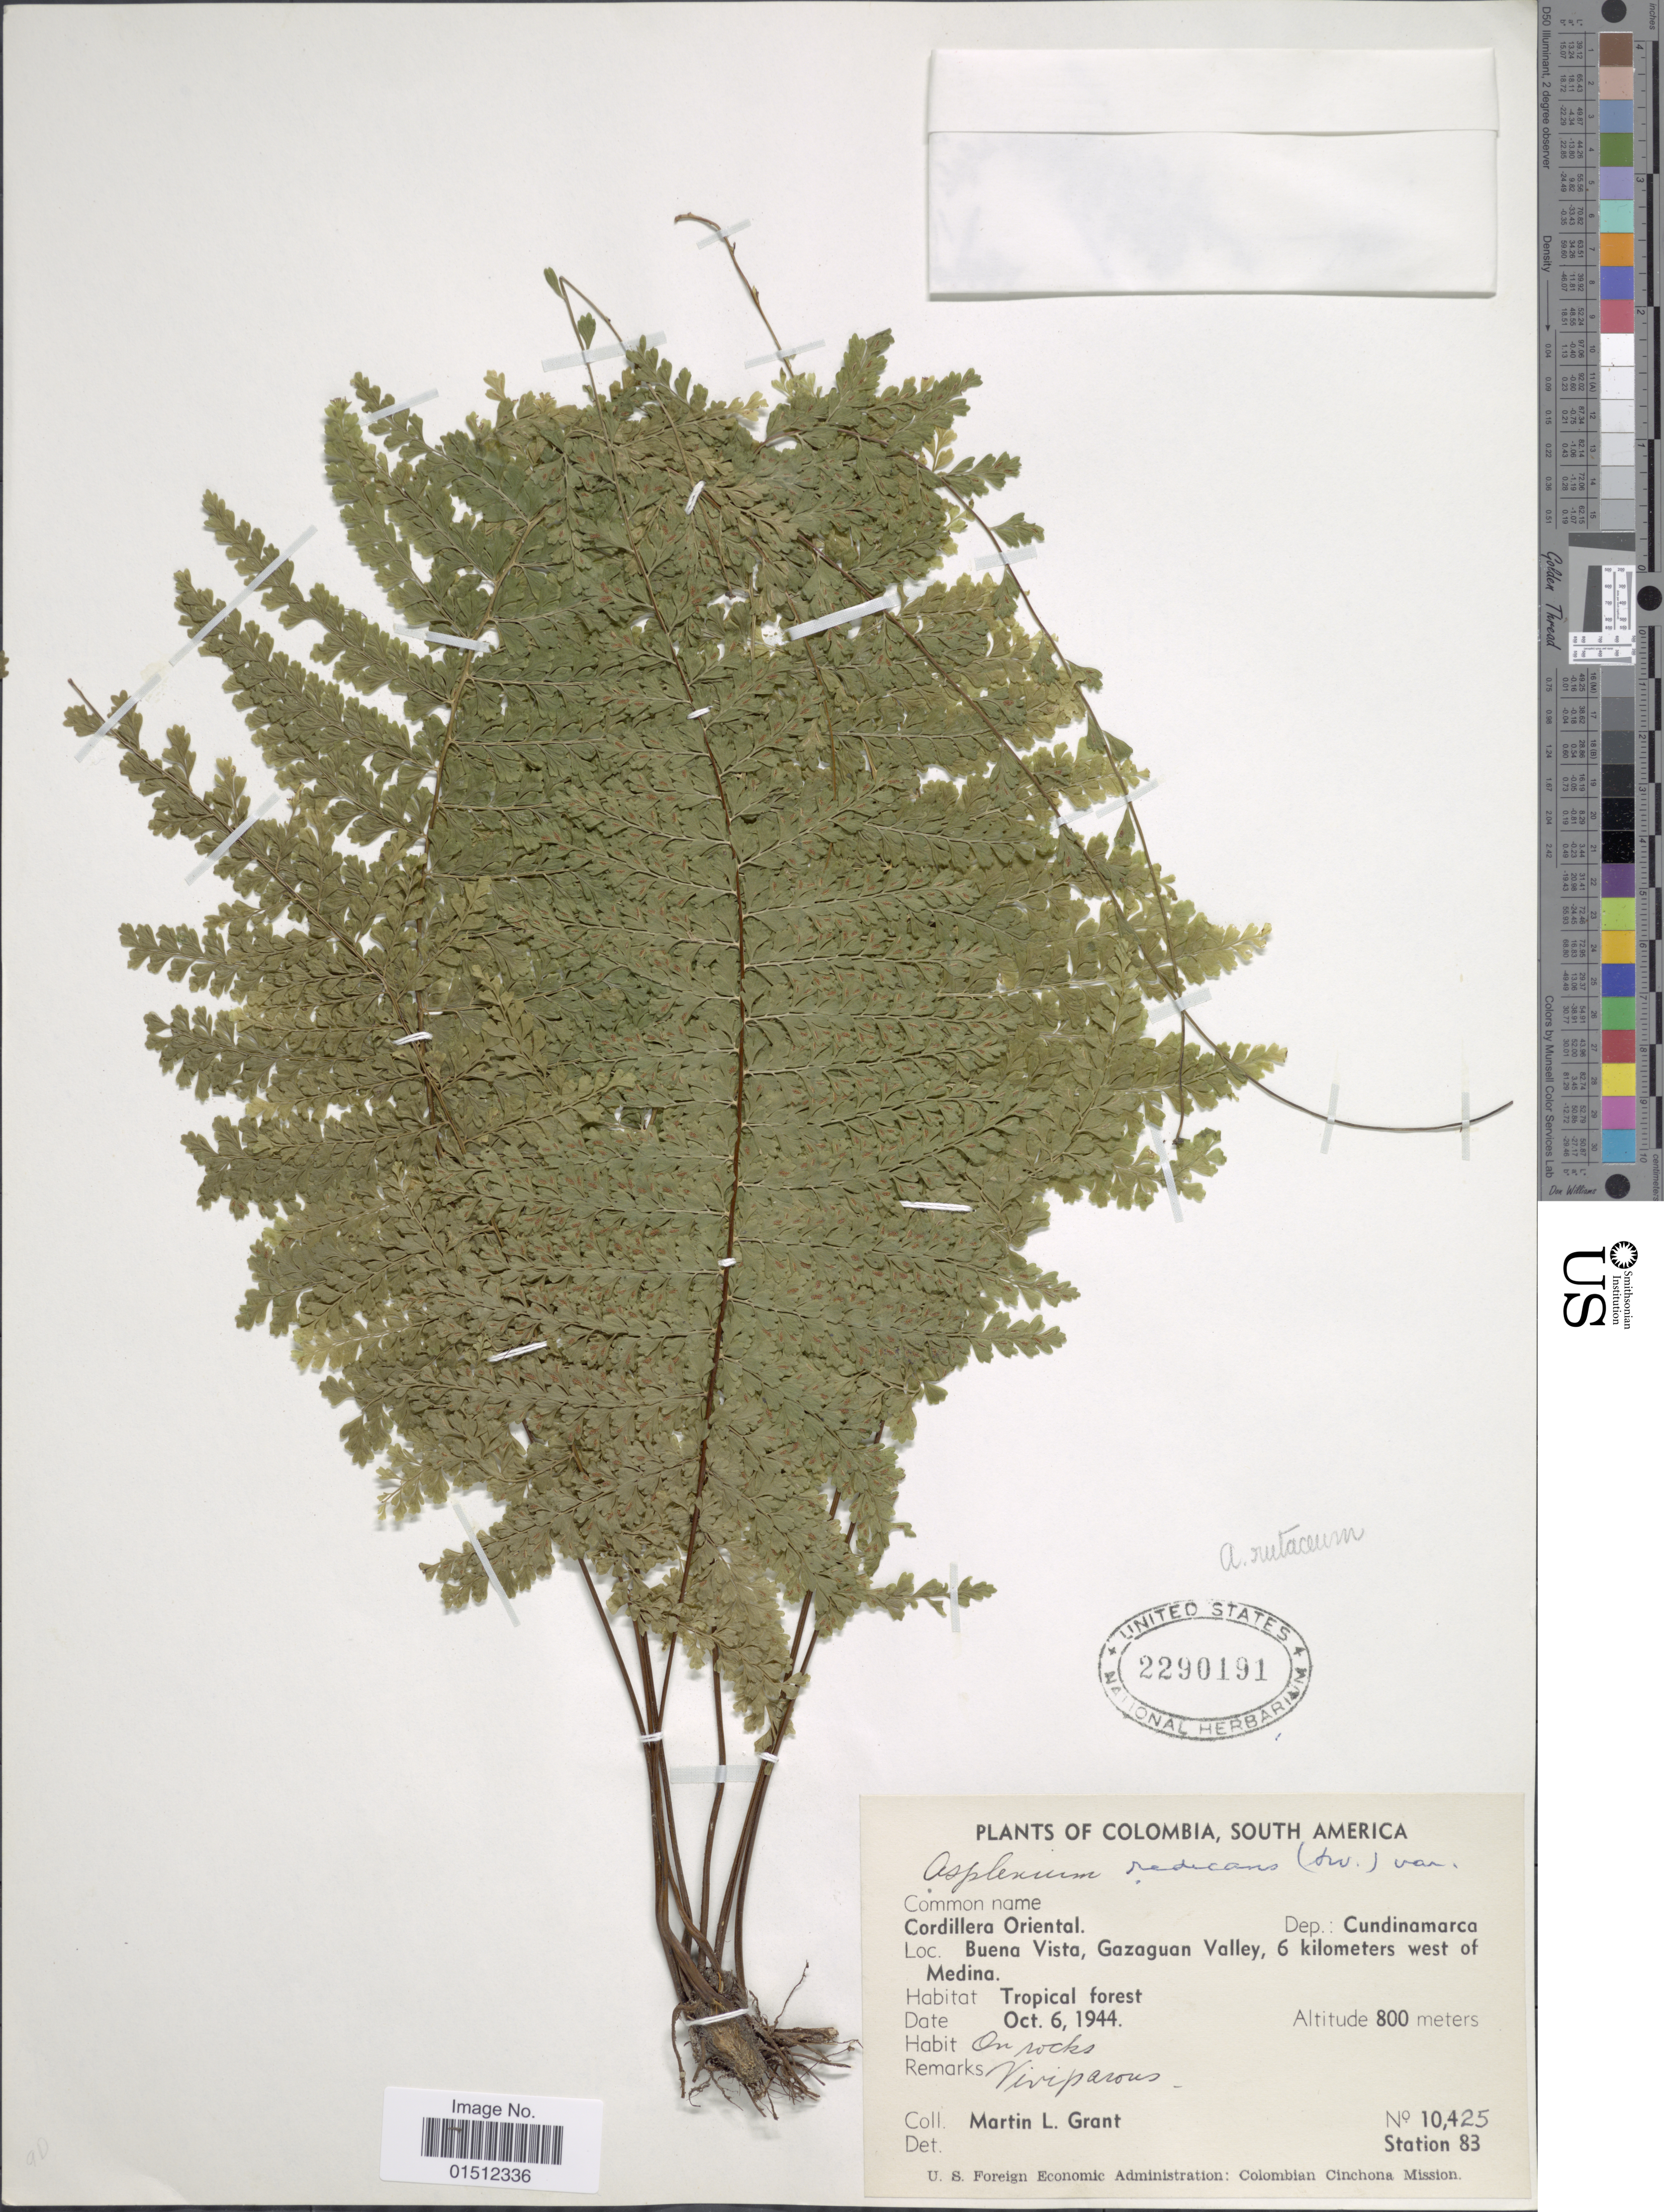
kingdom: Plantae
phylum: Tracheophyta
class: Polypodiopsida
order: Polypodiales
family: Aspleniaceae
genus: Asplenium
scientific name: Asplenium radicans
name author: L.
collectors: M. L. Grant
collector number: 10425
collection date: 1944-10-06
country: Colombia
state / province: Cundinamarca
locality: Cordillera Oriental, Dep: Cundinamarca, Buena Vista, Gazaguan Valley, 6 kilometers west of Medina.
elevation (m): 800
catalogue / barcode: US 2290191